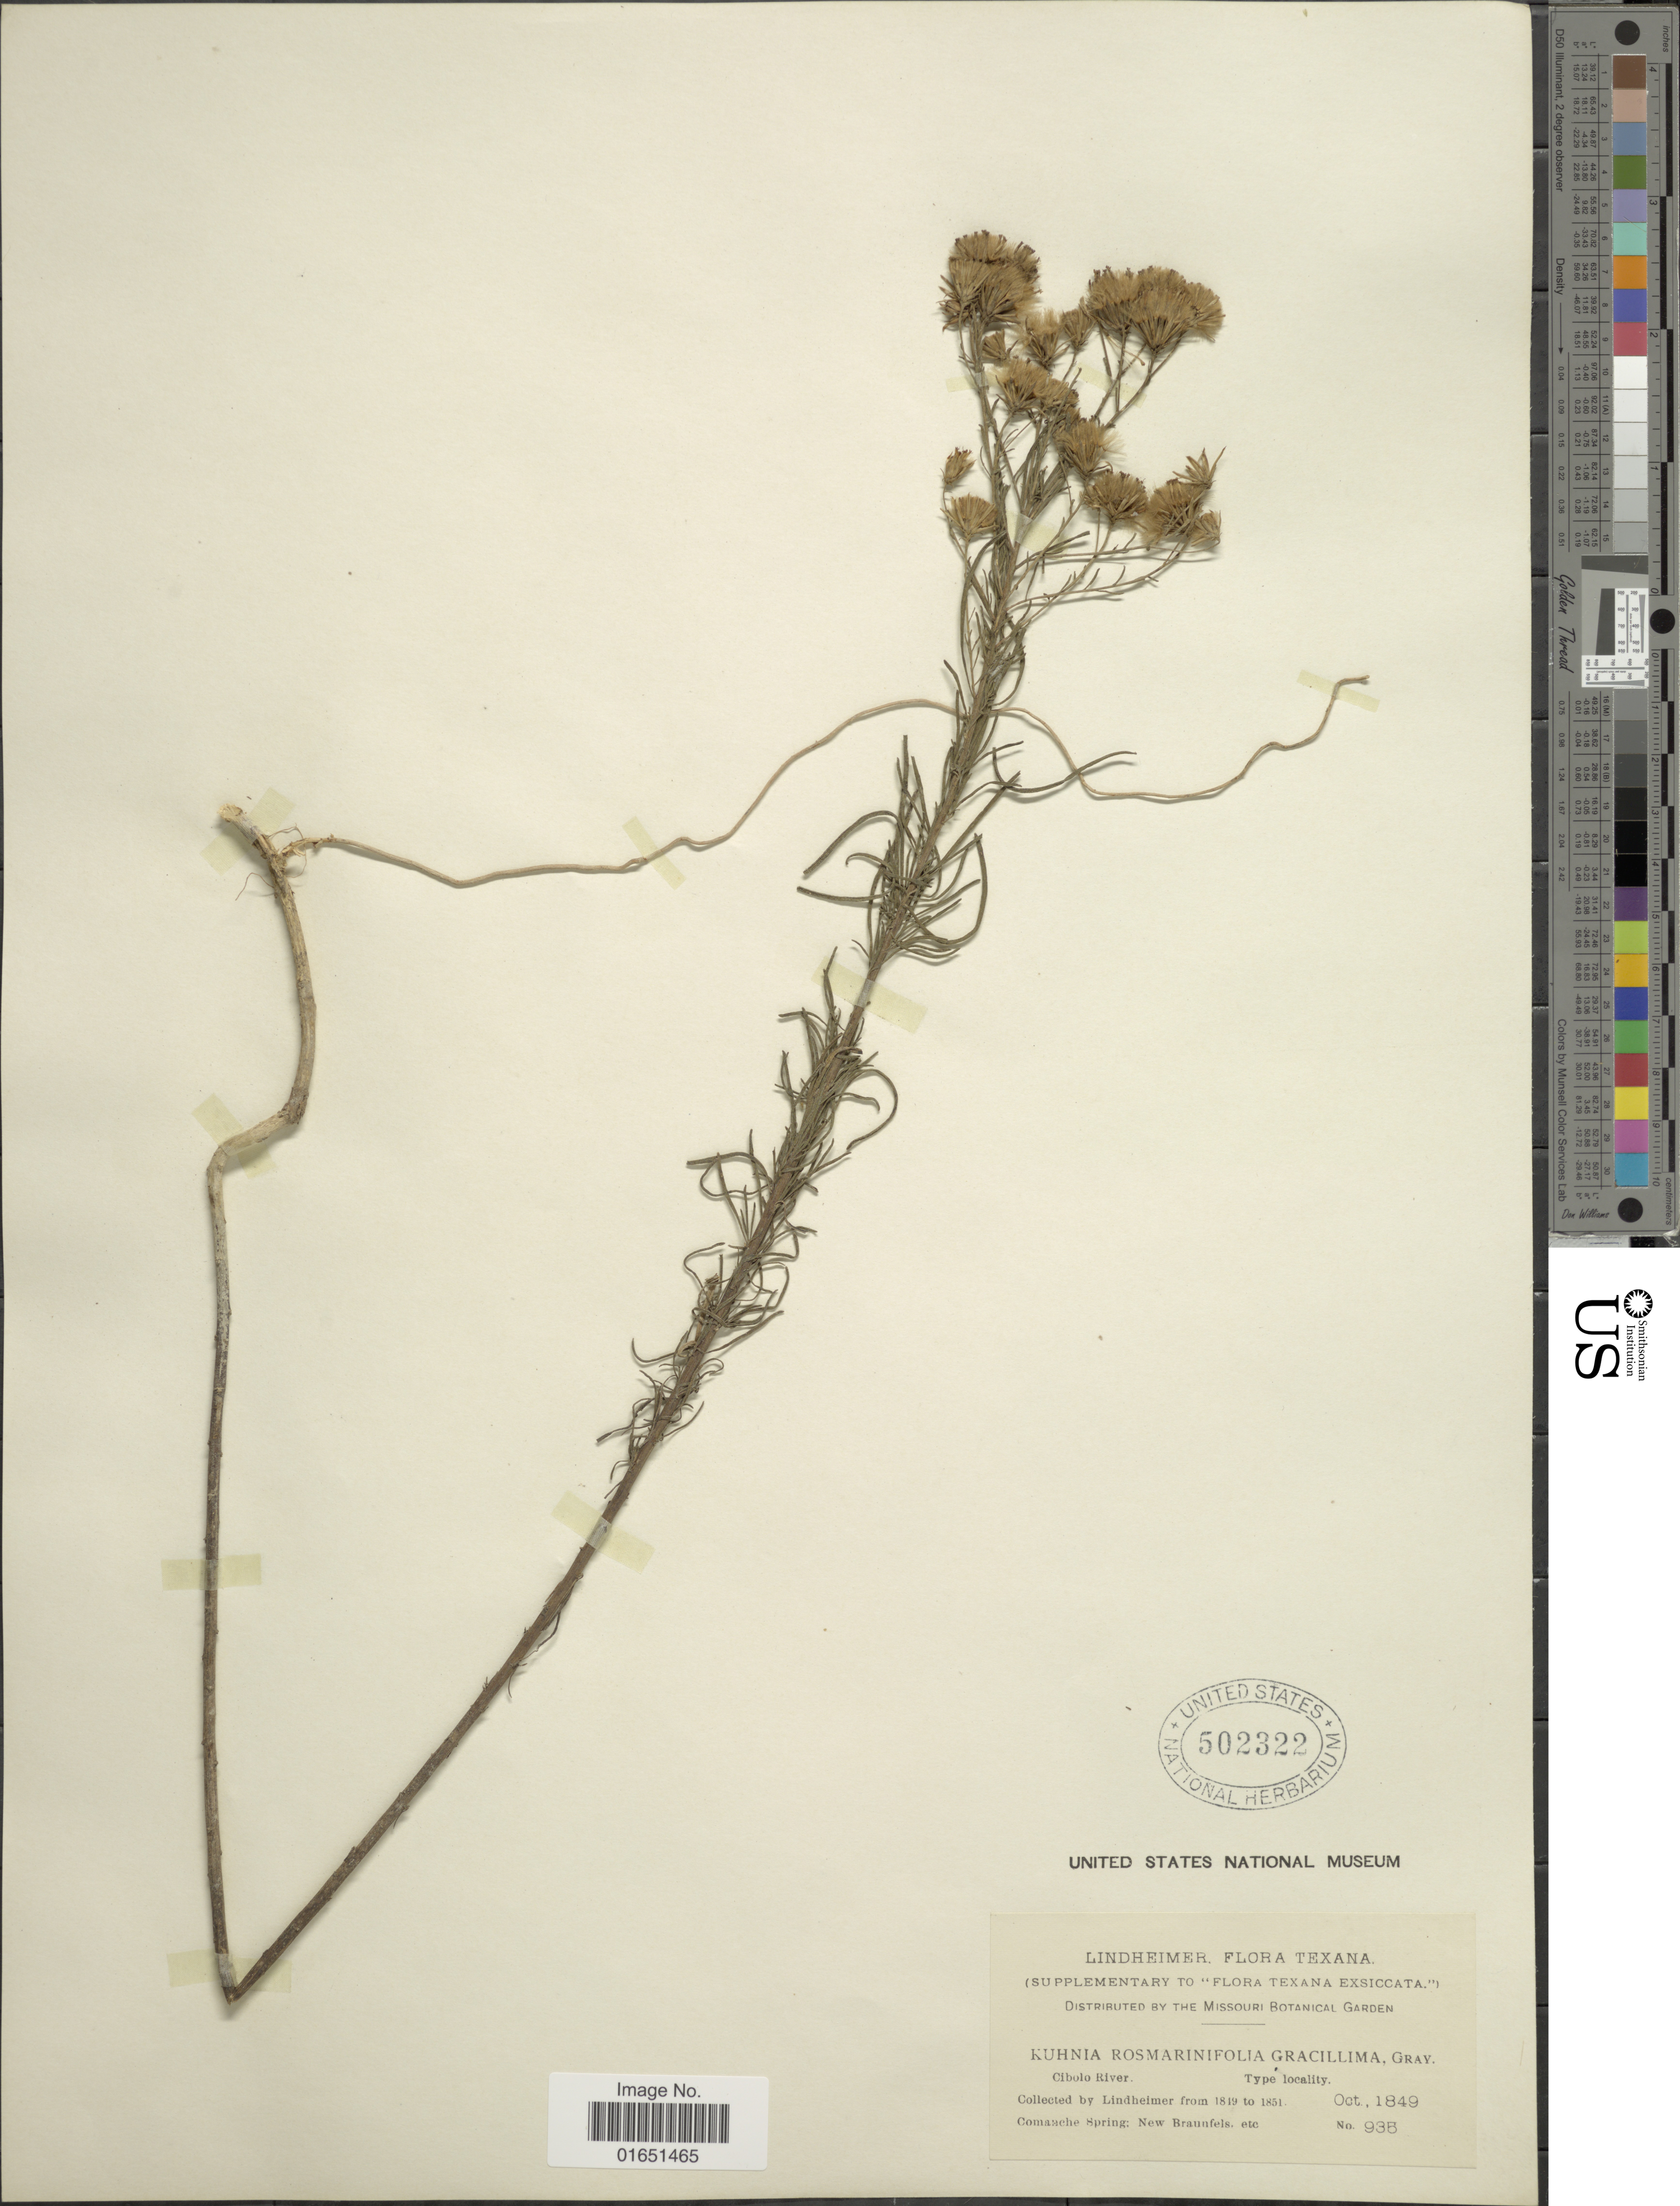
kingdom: Plantae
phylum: Tracheophyta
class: Magnoliopsida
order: Asterales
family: Asteraceae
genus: Brickellia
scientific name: Brickellia rosmarinifolia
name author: (Vent.) W.A. Weber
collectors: -. Lindheimer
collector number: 935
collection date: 1849-10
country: United States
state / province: Texas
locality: Cibolo River, Comanche Spring: New Braunfels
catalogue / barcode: US 502322